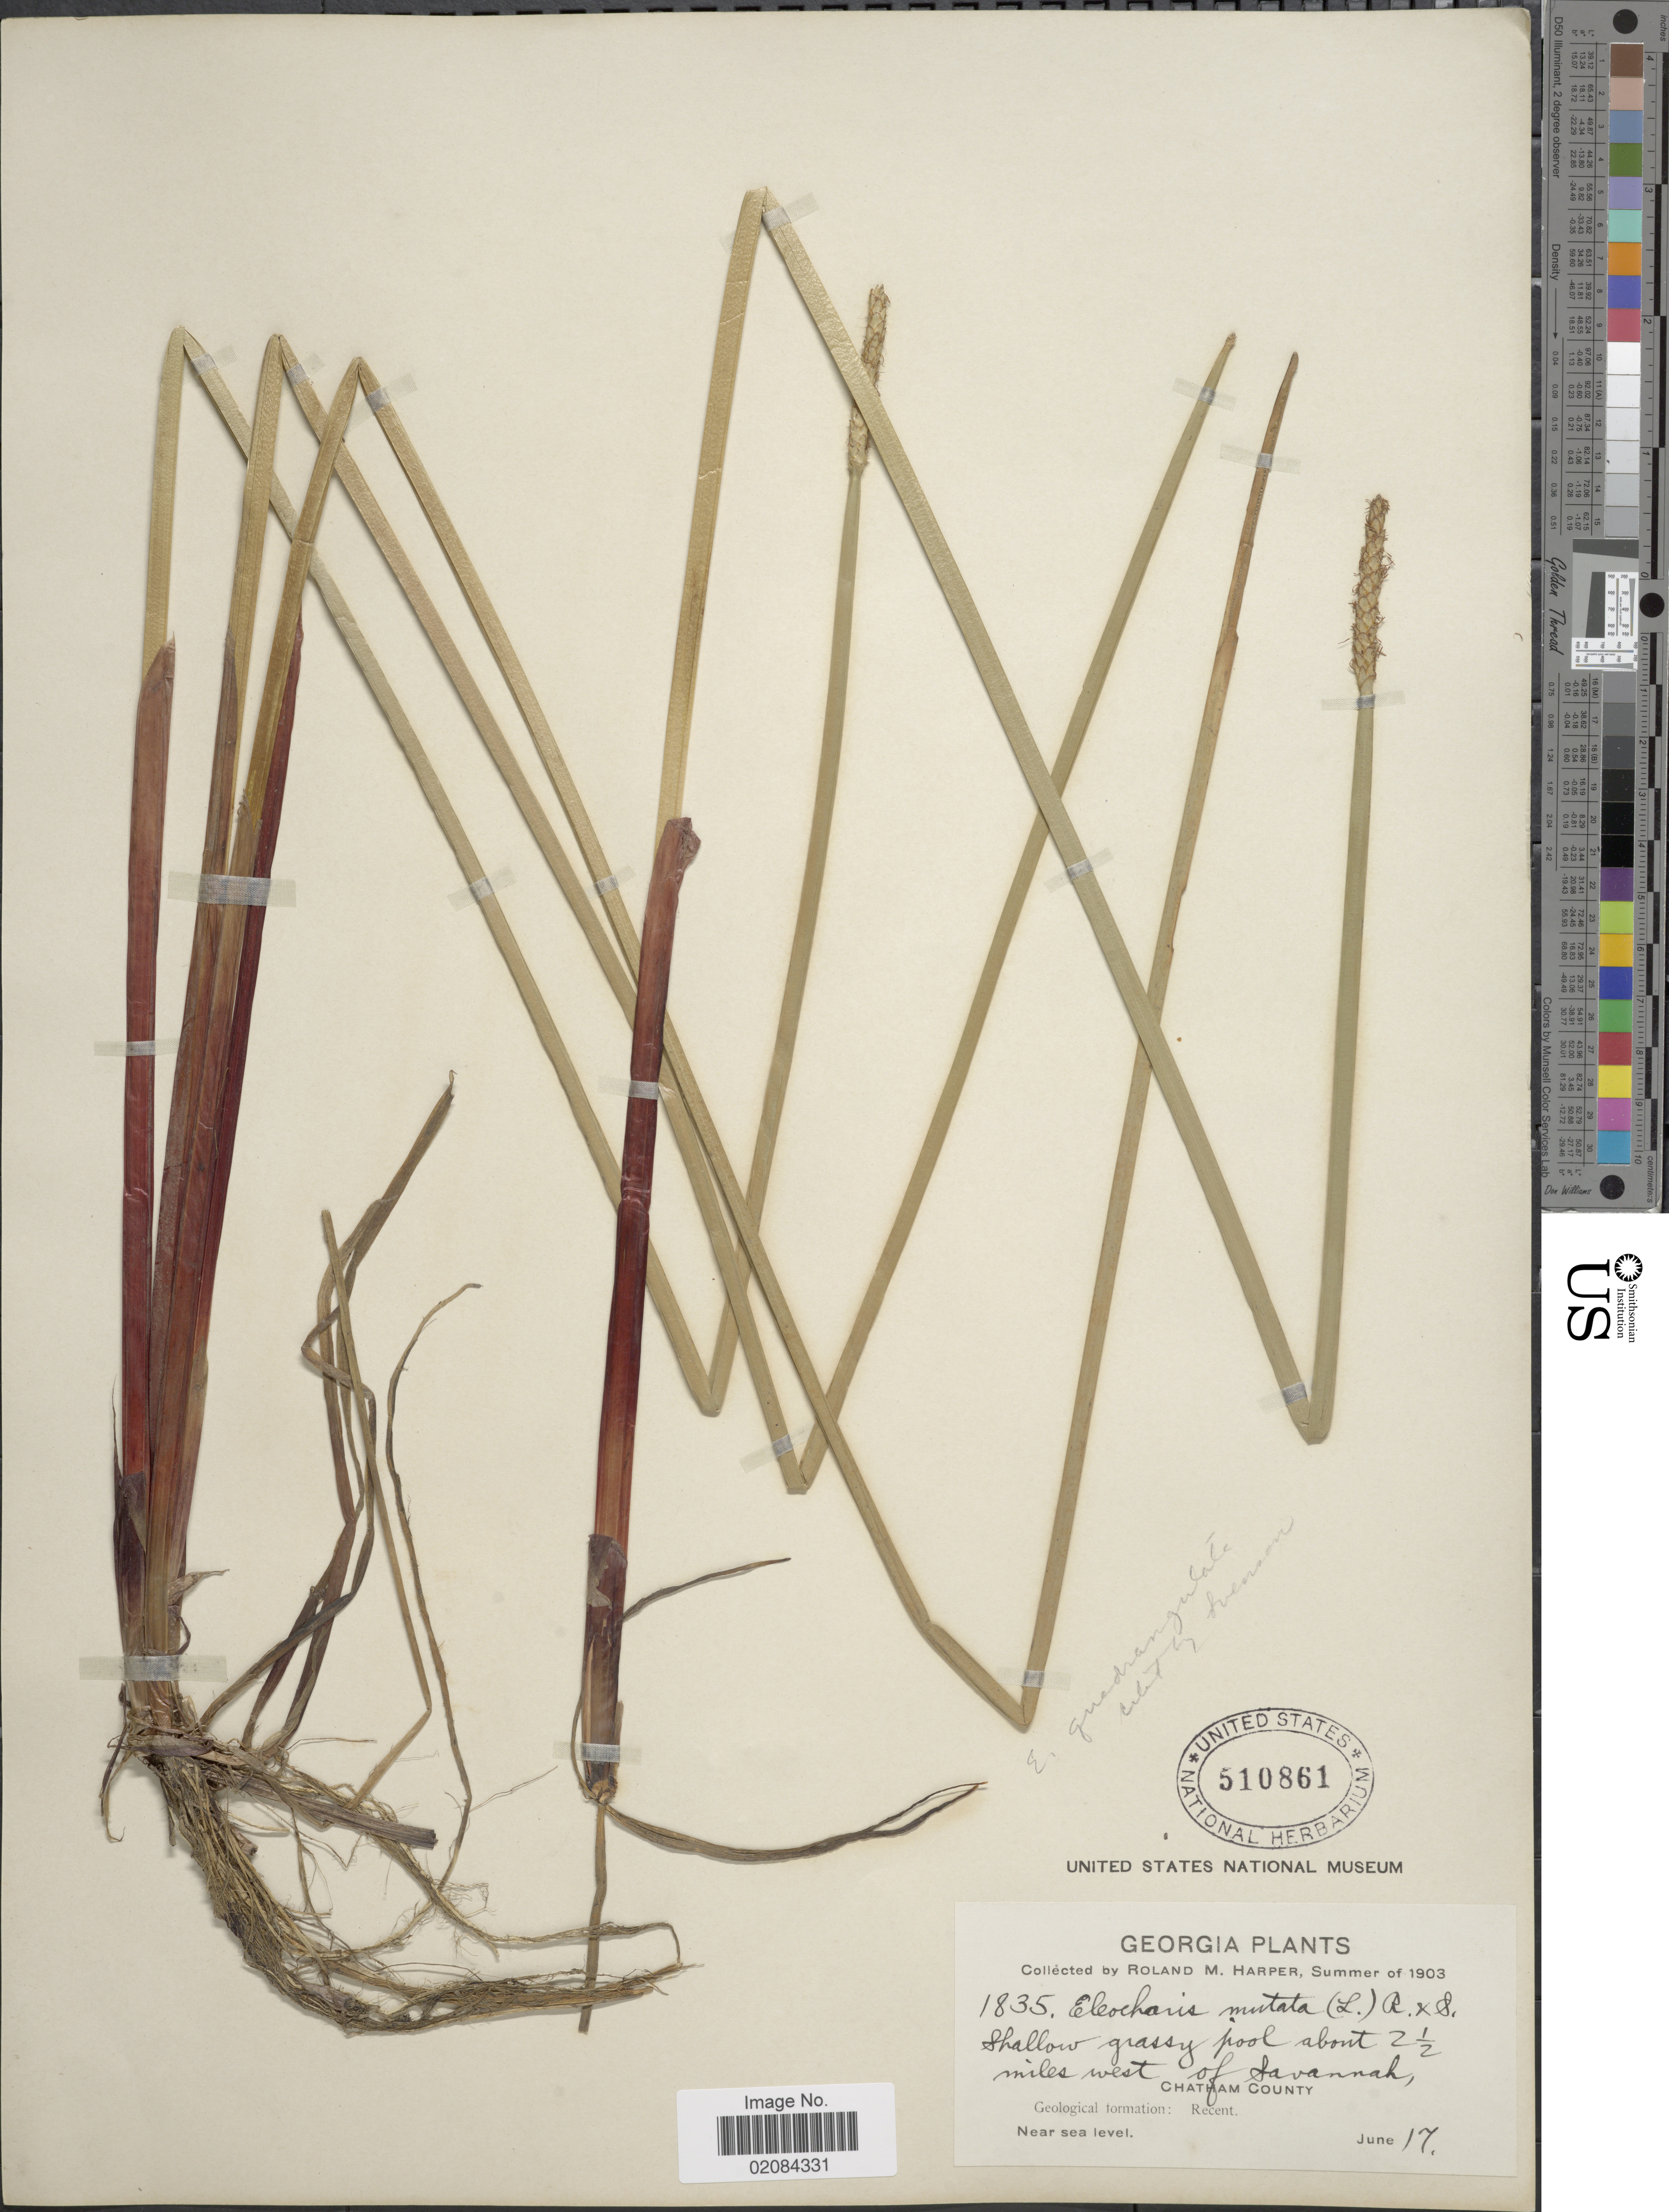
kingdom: Plantae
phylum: Tracheophyta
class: Liliopsida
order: Poales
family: Cyperaceae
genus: Eleocharis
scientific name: Eleocharis quadrangulata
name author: (Michx.) Roem. & Schult.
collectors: R. M. Harper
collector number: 1835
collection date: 1903-06-17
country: United States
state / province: Georgia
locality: Shallow grassy pool about 2½ miles west of Savannah, Chatham County.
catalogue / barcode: US 510861